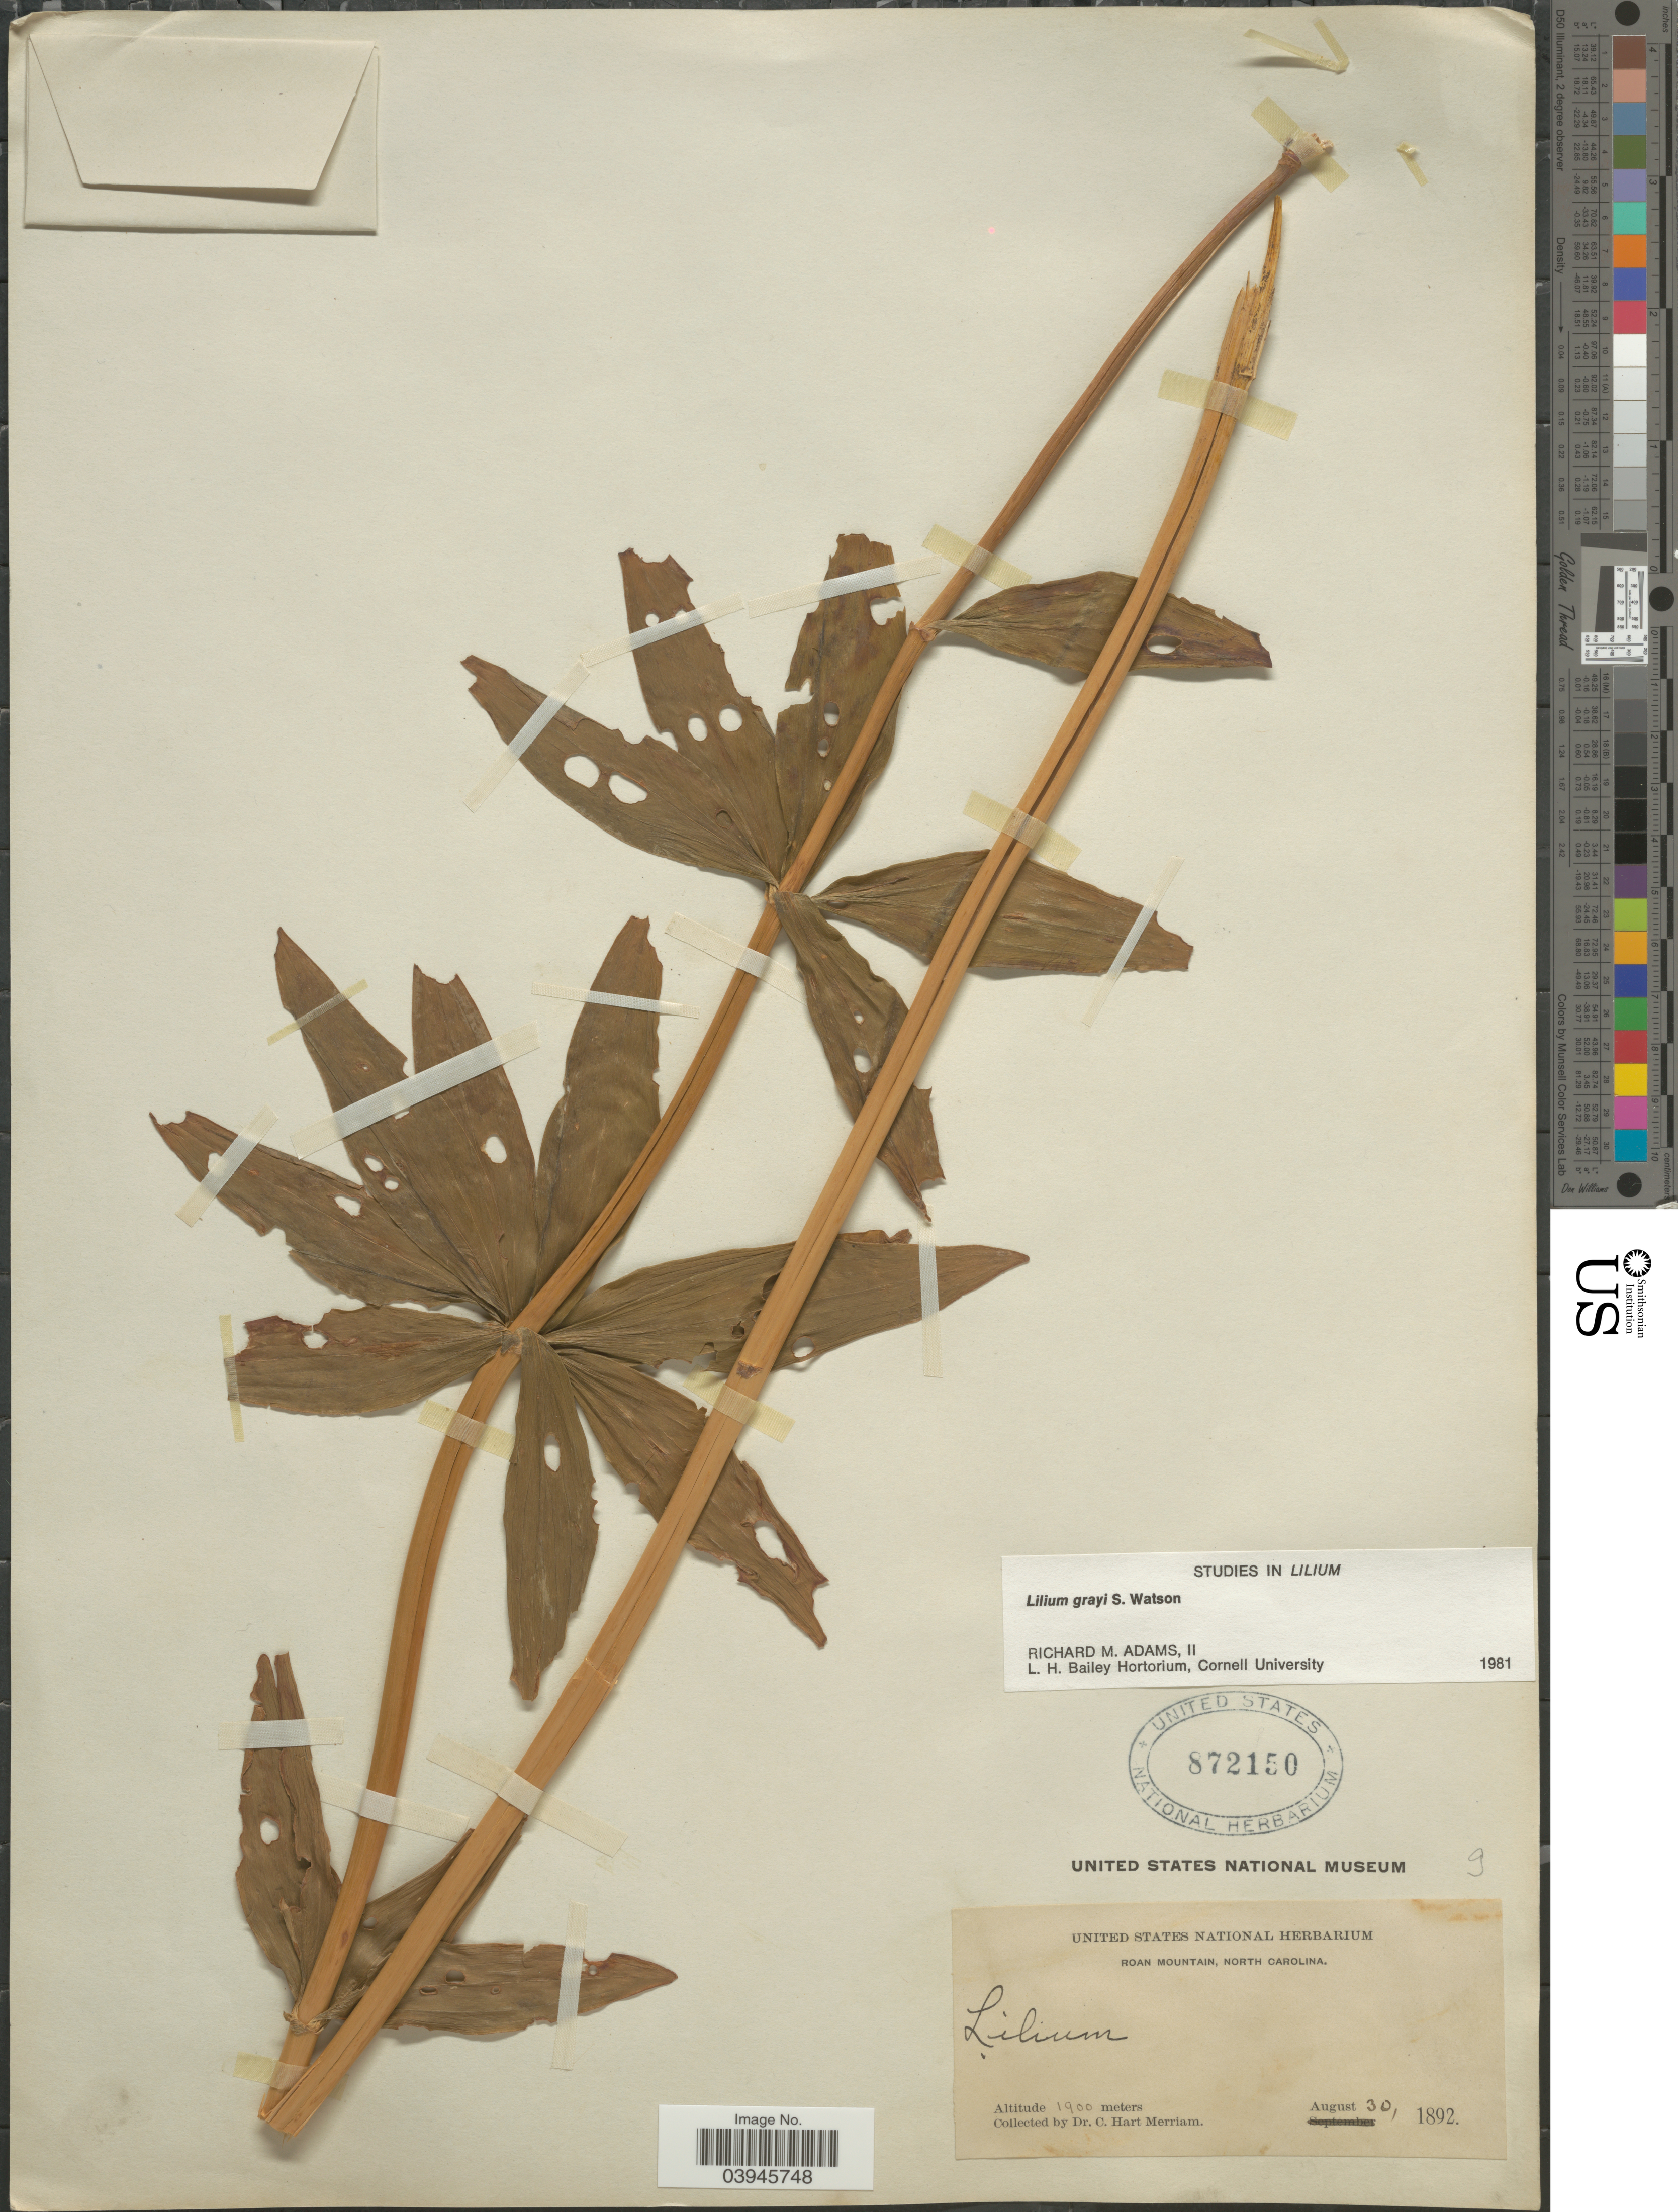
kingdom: Plantae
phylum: Tracheophyta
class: Liliopsida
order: Liliales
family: Liliaceae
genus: Lilium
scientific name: Lilium grayi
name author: S. Watson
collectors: C. Merriam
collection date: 1892-08-30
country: United States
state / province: North Carolina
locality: Roan Mountain.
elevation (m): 1900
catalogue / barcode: US 872150